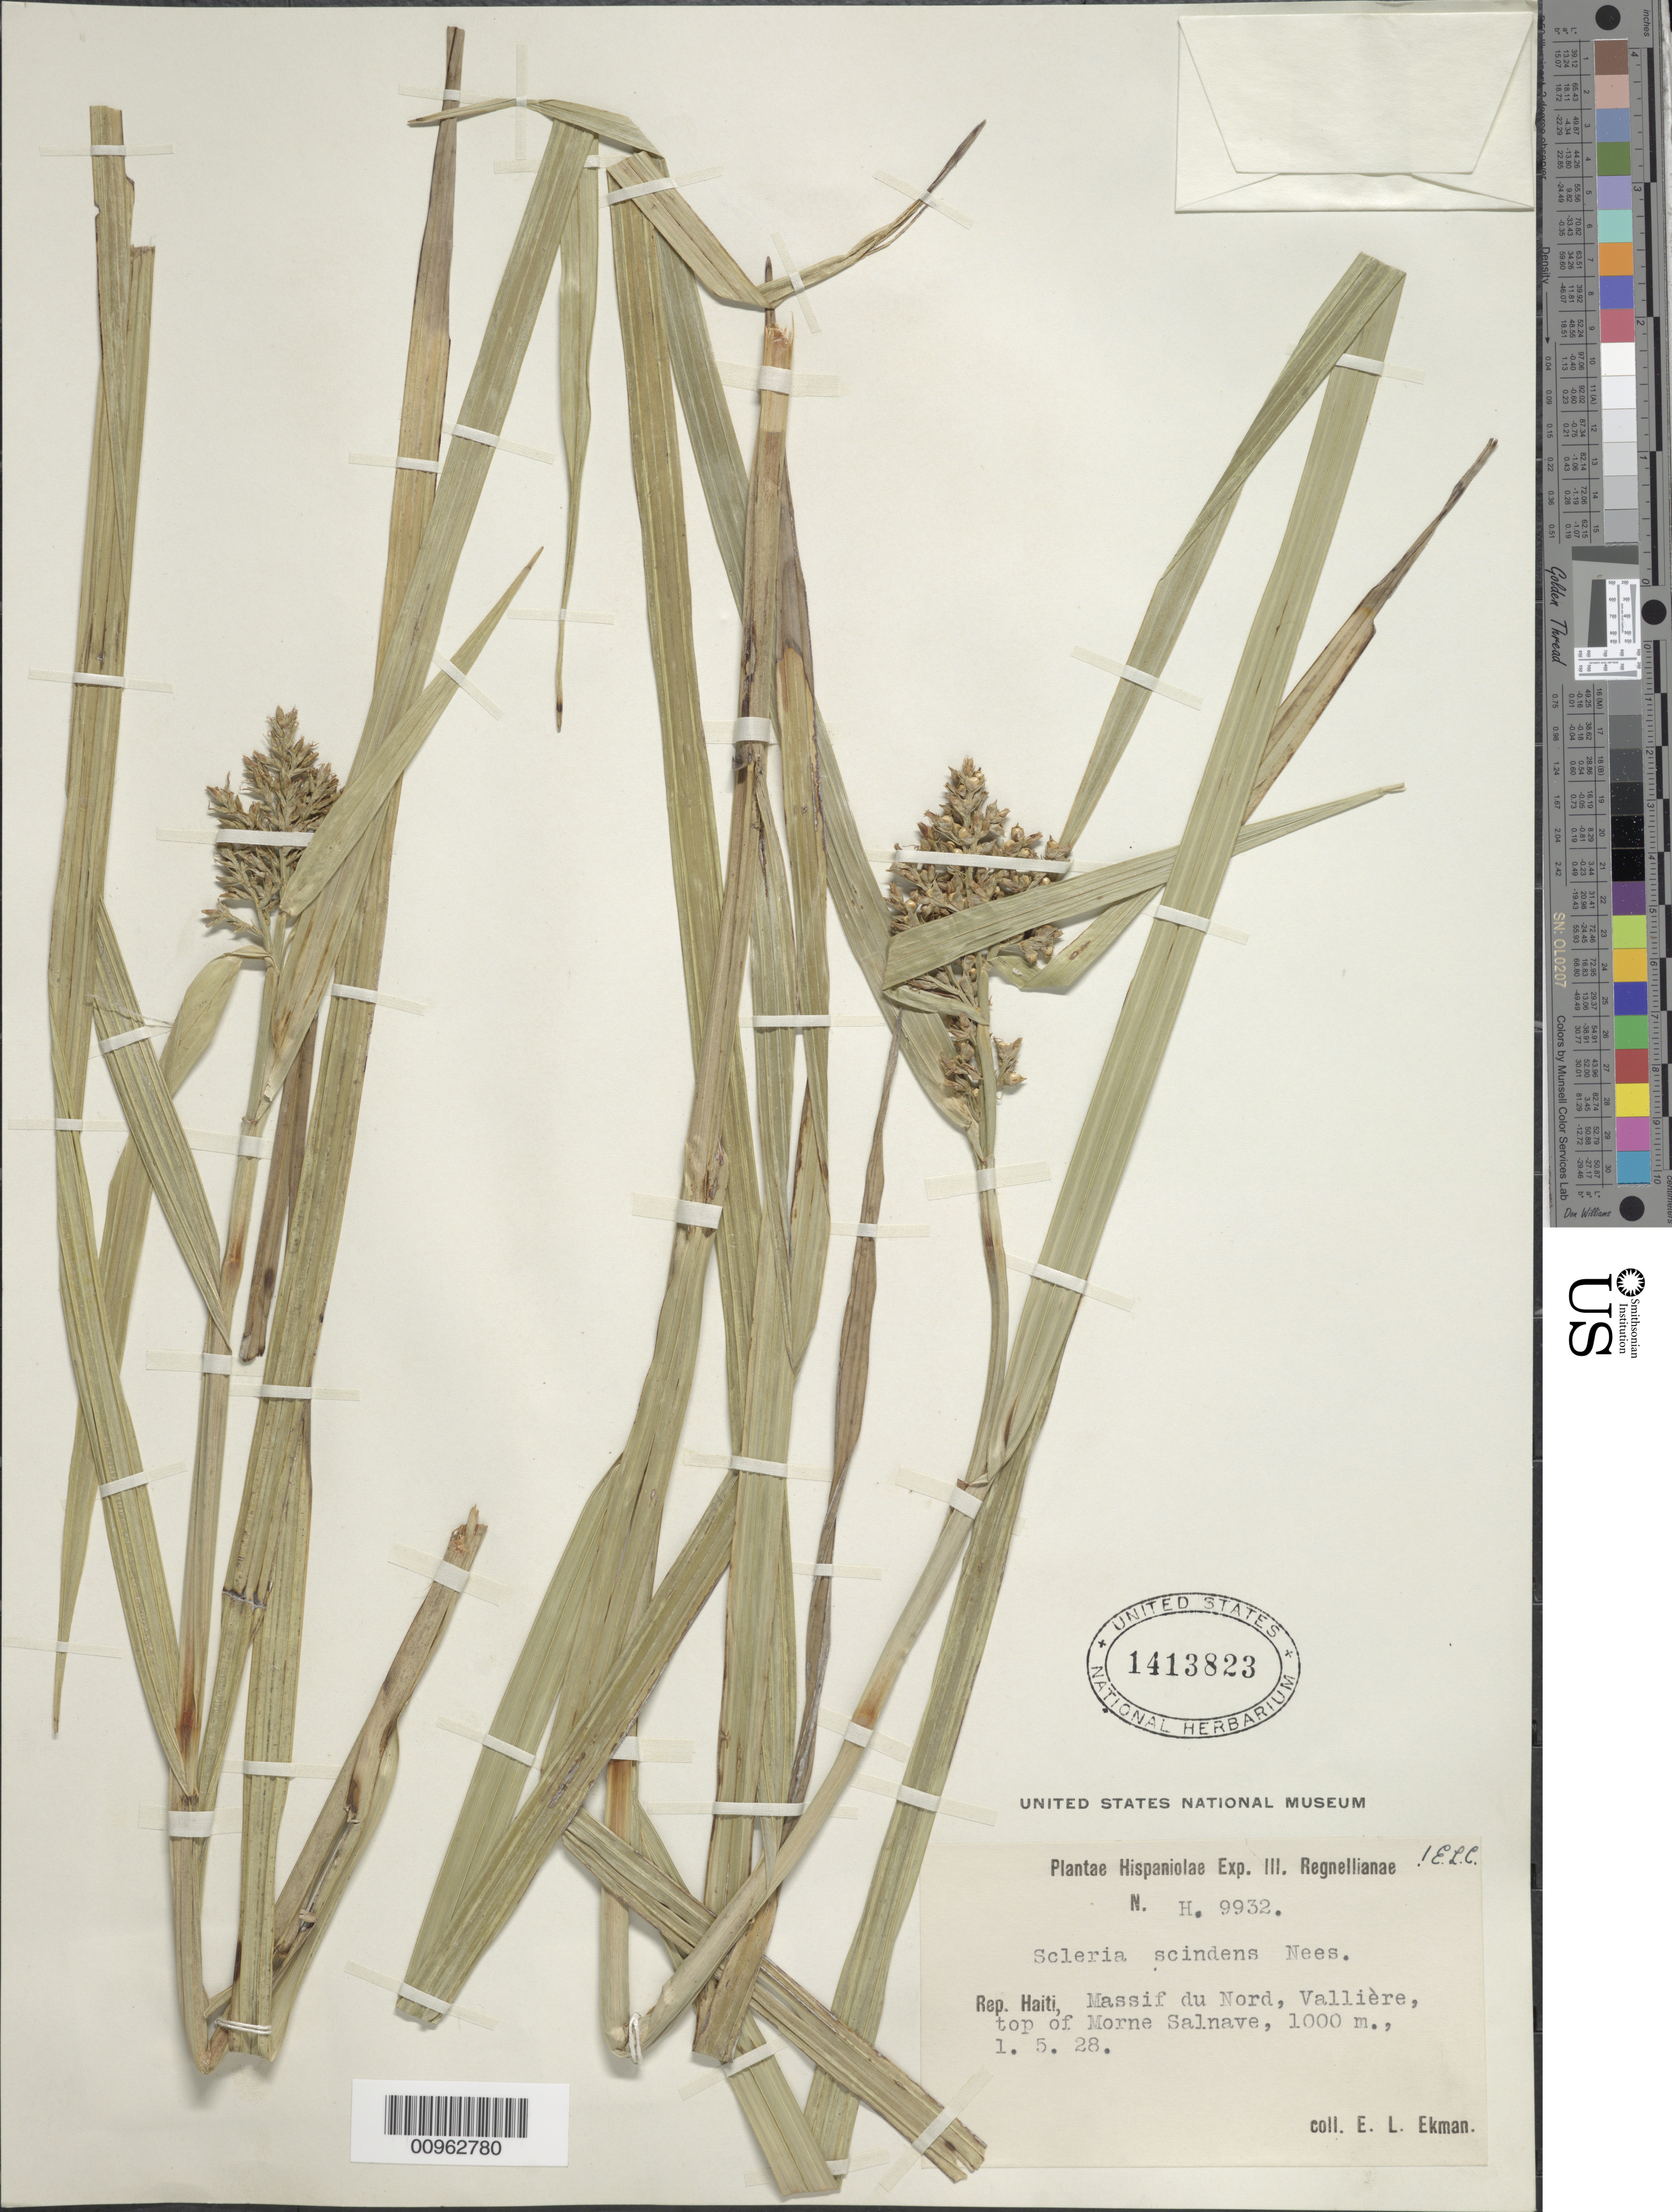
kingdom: Plantae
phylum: Tracheophyta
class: Liliopsida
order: Poales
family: Cyperaceae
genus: Scleria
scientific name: Scleria chlorantha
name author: Boeckeler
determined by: Strong, Mark T., (BOT), Smithsonian Institution - National Museum of Natural History (UNITED STATES)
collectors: E. L. Ekman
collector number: H 9932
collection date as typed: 01 May 1928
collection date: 1928-05-01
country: Haiti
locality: Massif du Nord, Vallière, top of Morne Salnave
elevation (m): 1000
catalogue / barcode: US 1413823